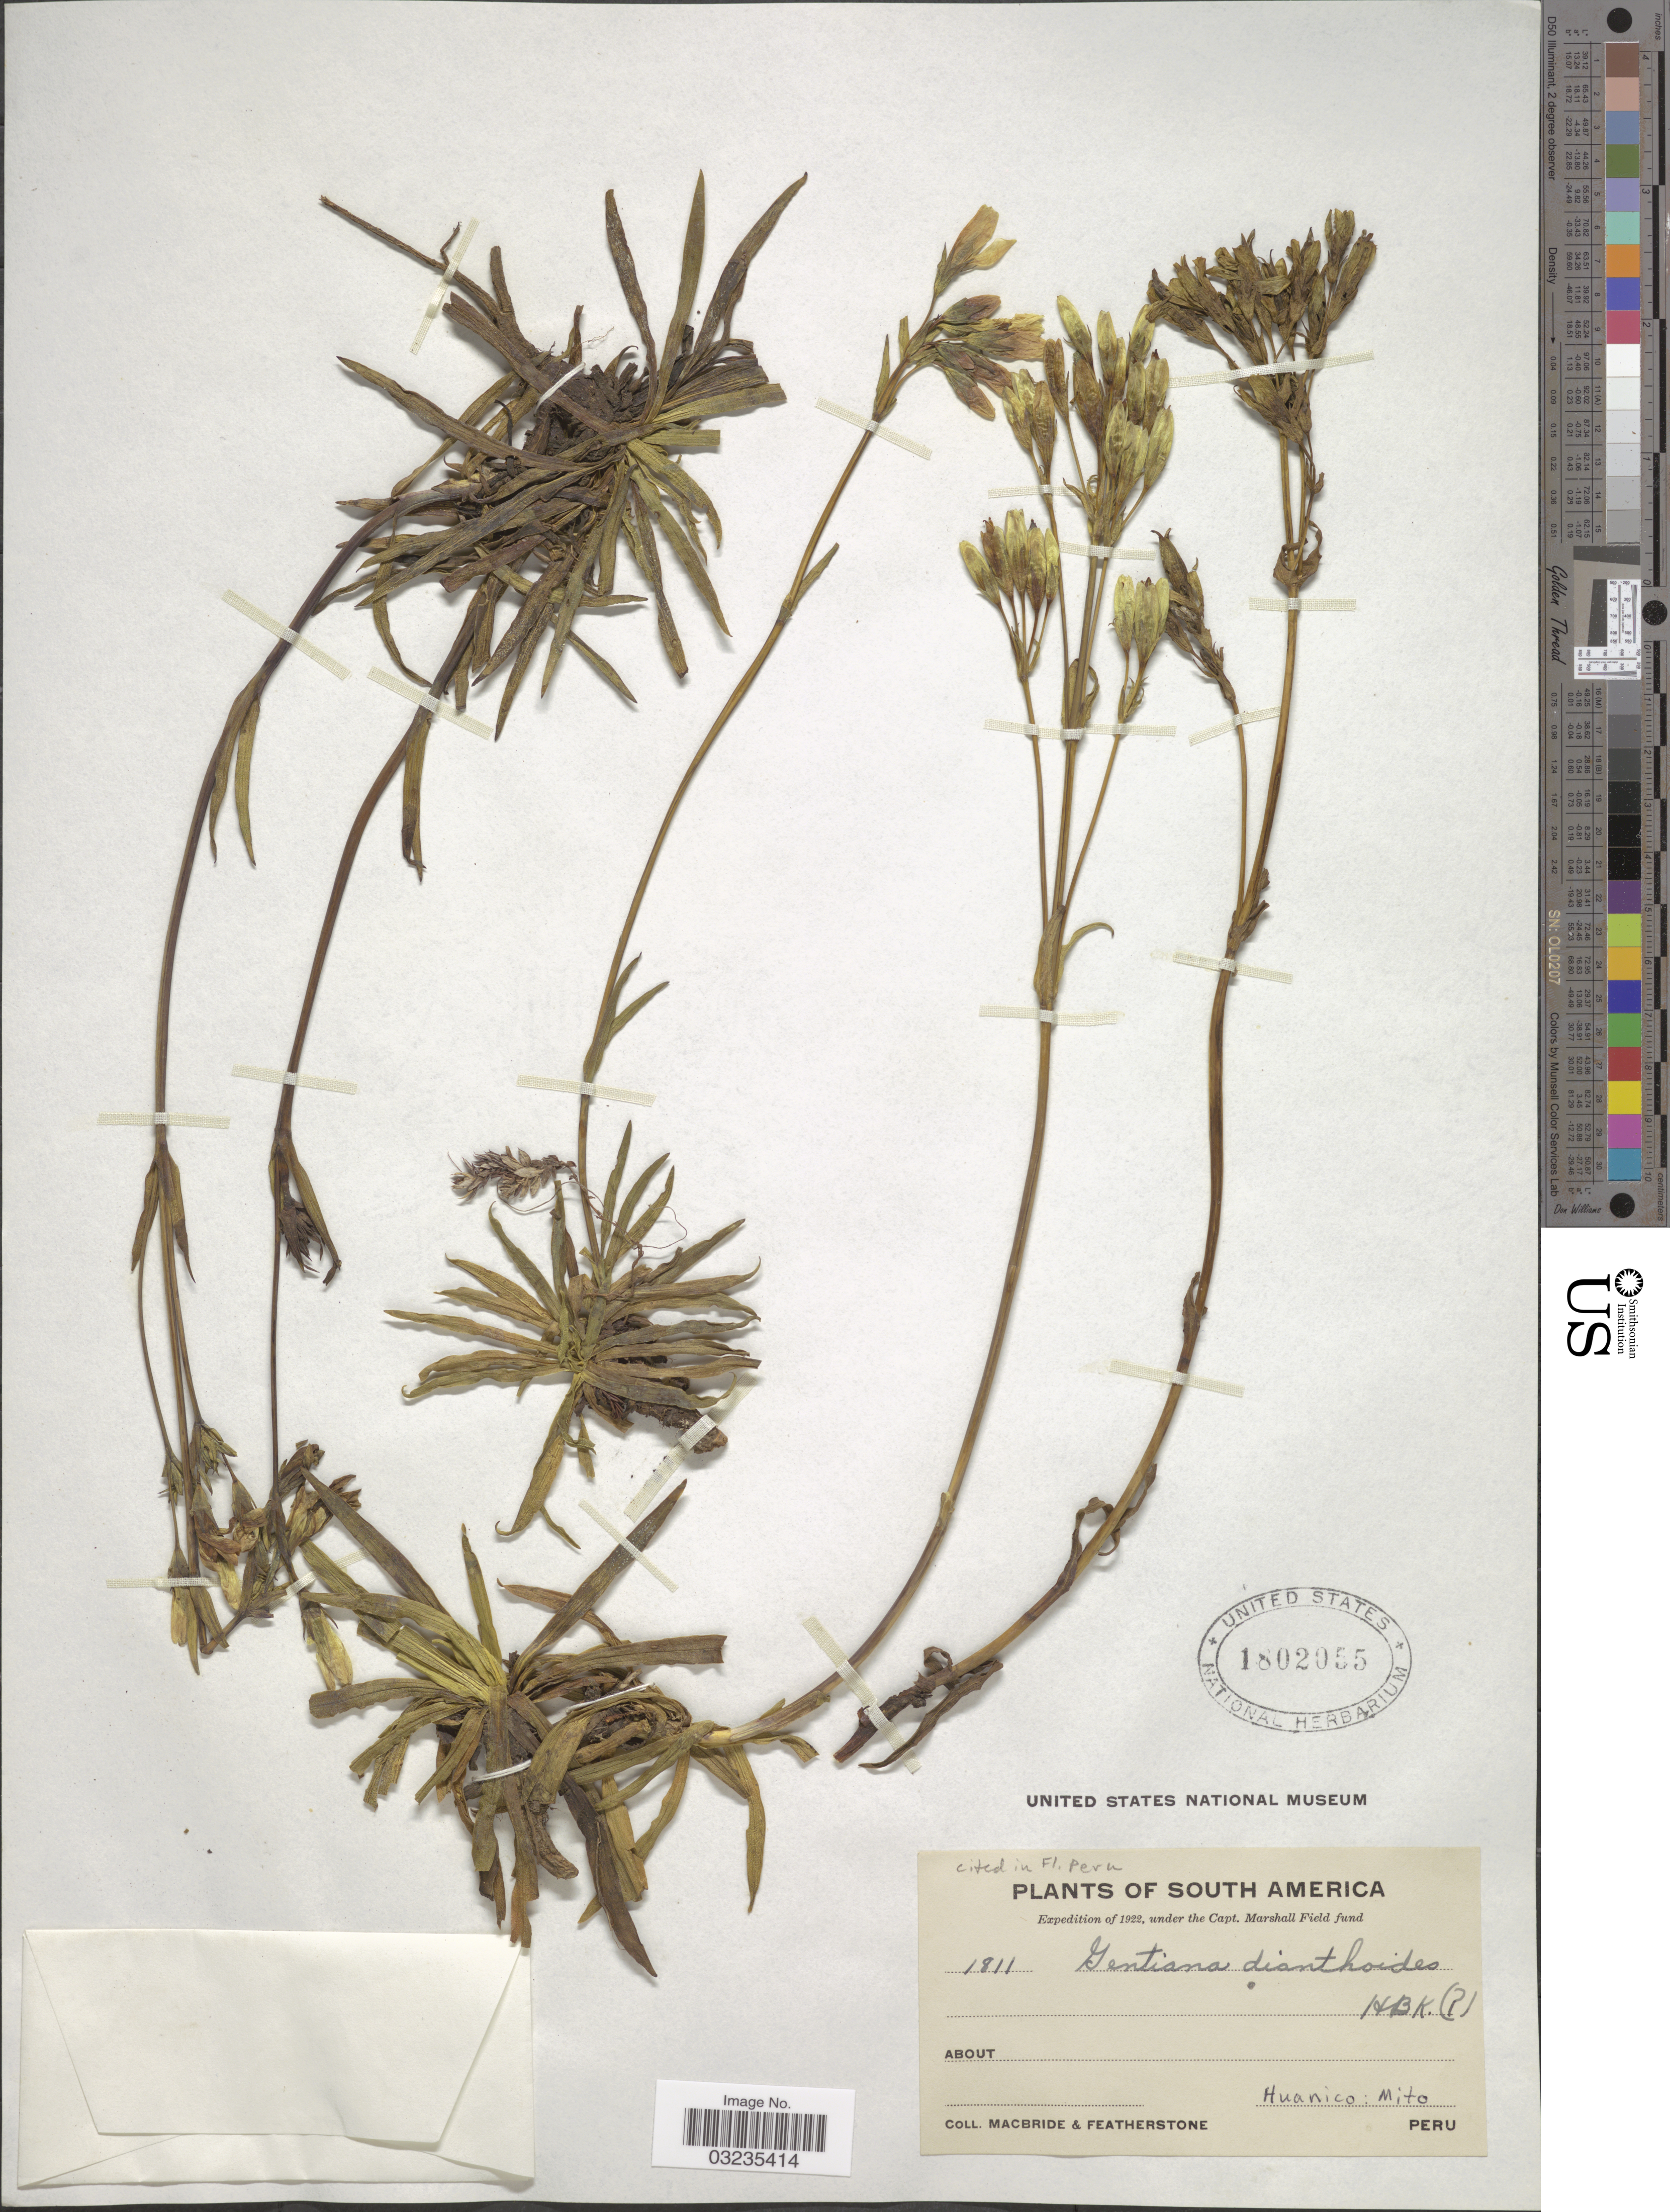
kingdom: Plantae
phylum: Tracheophyta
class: Magnoliopsida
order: Gentianales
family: Gentianaceae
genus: Gentiana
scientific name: Gentiana dianthoides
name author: Kunth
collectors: Macbride, -- & -. Featherstone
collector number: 1811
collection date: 1922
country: Peru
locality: Huanico: Mito.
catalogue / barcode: US 1802055